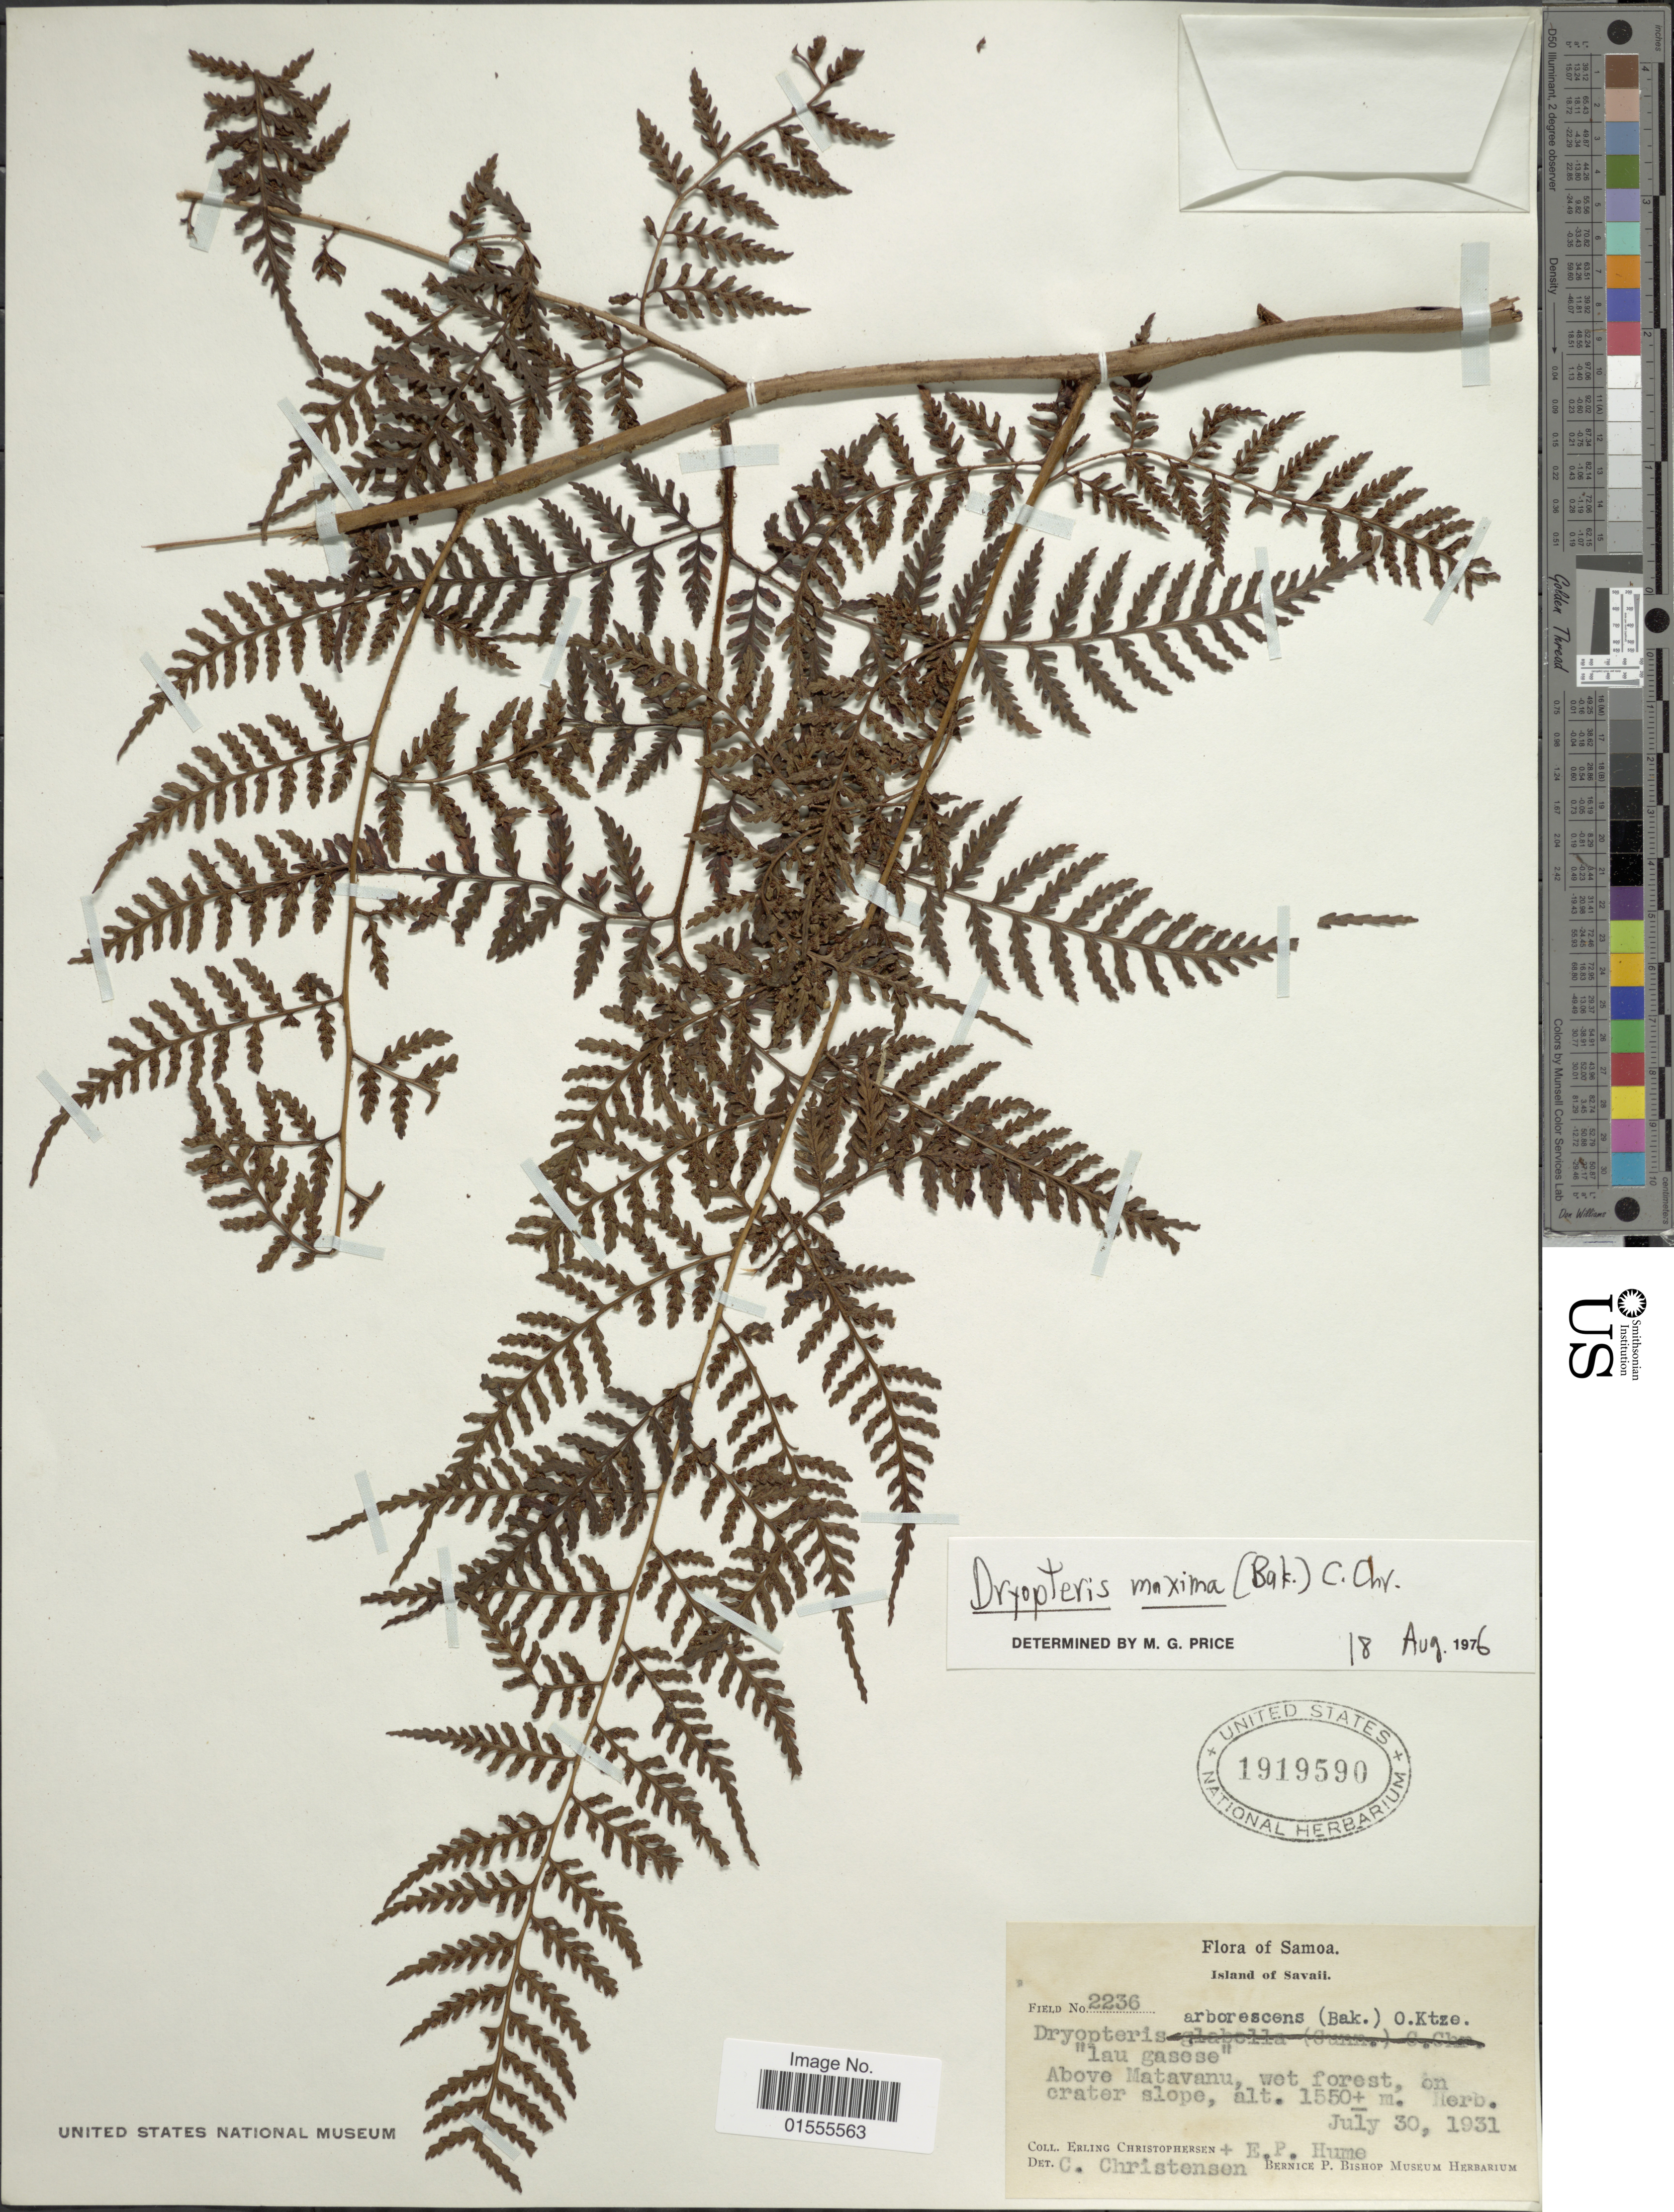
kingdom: Plantae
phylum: Tracheophyta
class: Polypodiopsida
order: Polypodiales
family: Dryopteridaceae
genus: Dryopteris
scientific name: Dryopteris maxima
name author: (Baker) C. Chr.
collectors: E. Christophersen & E. P. Hume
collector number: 2236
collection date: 1931-07-30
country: Samoa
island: Savai'i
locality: Samoa, Island of Savaii, Above Matavanu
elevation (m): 1550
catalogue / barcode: US 1919590